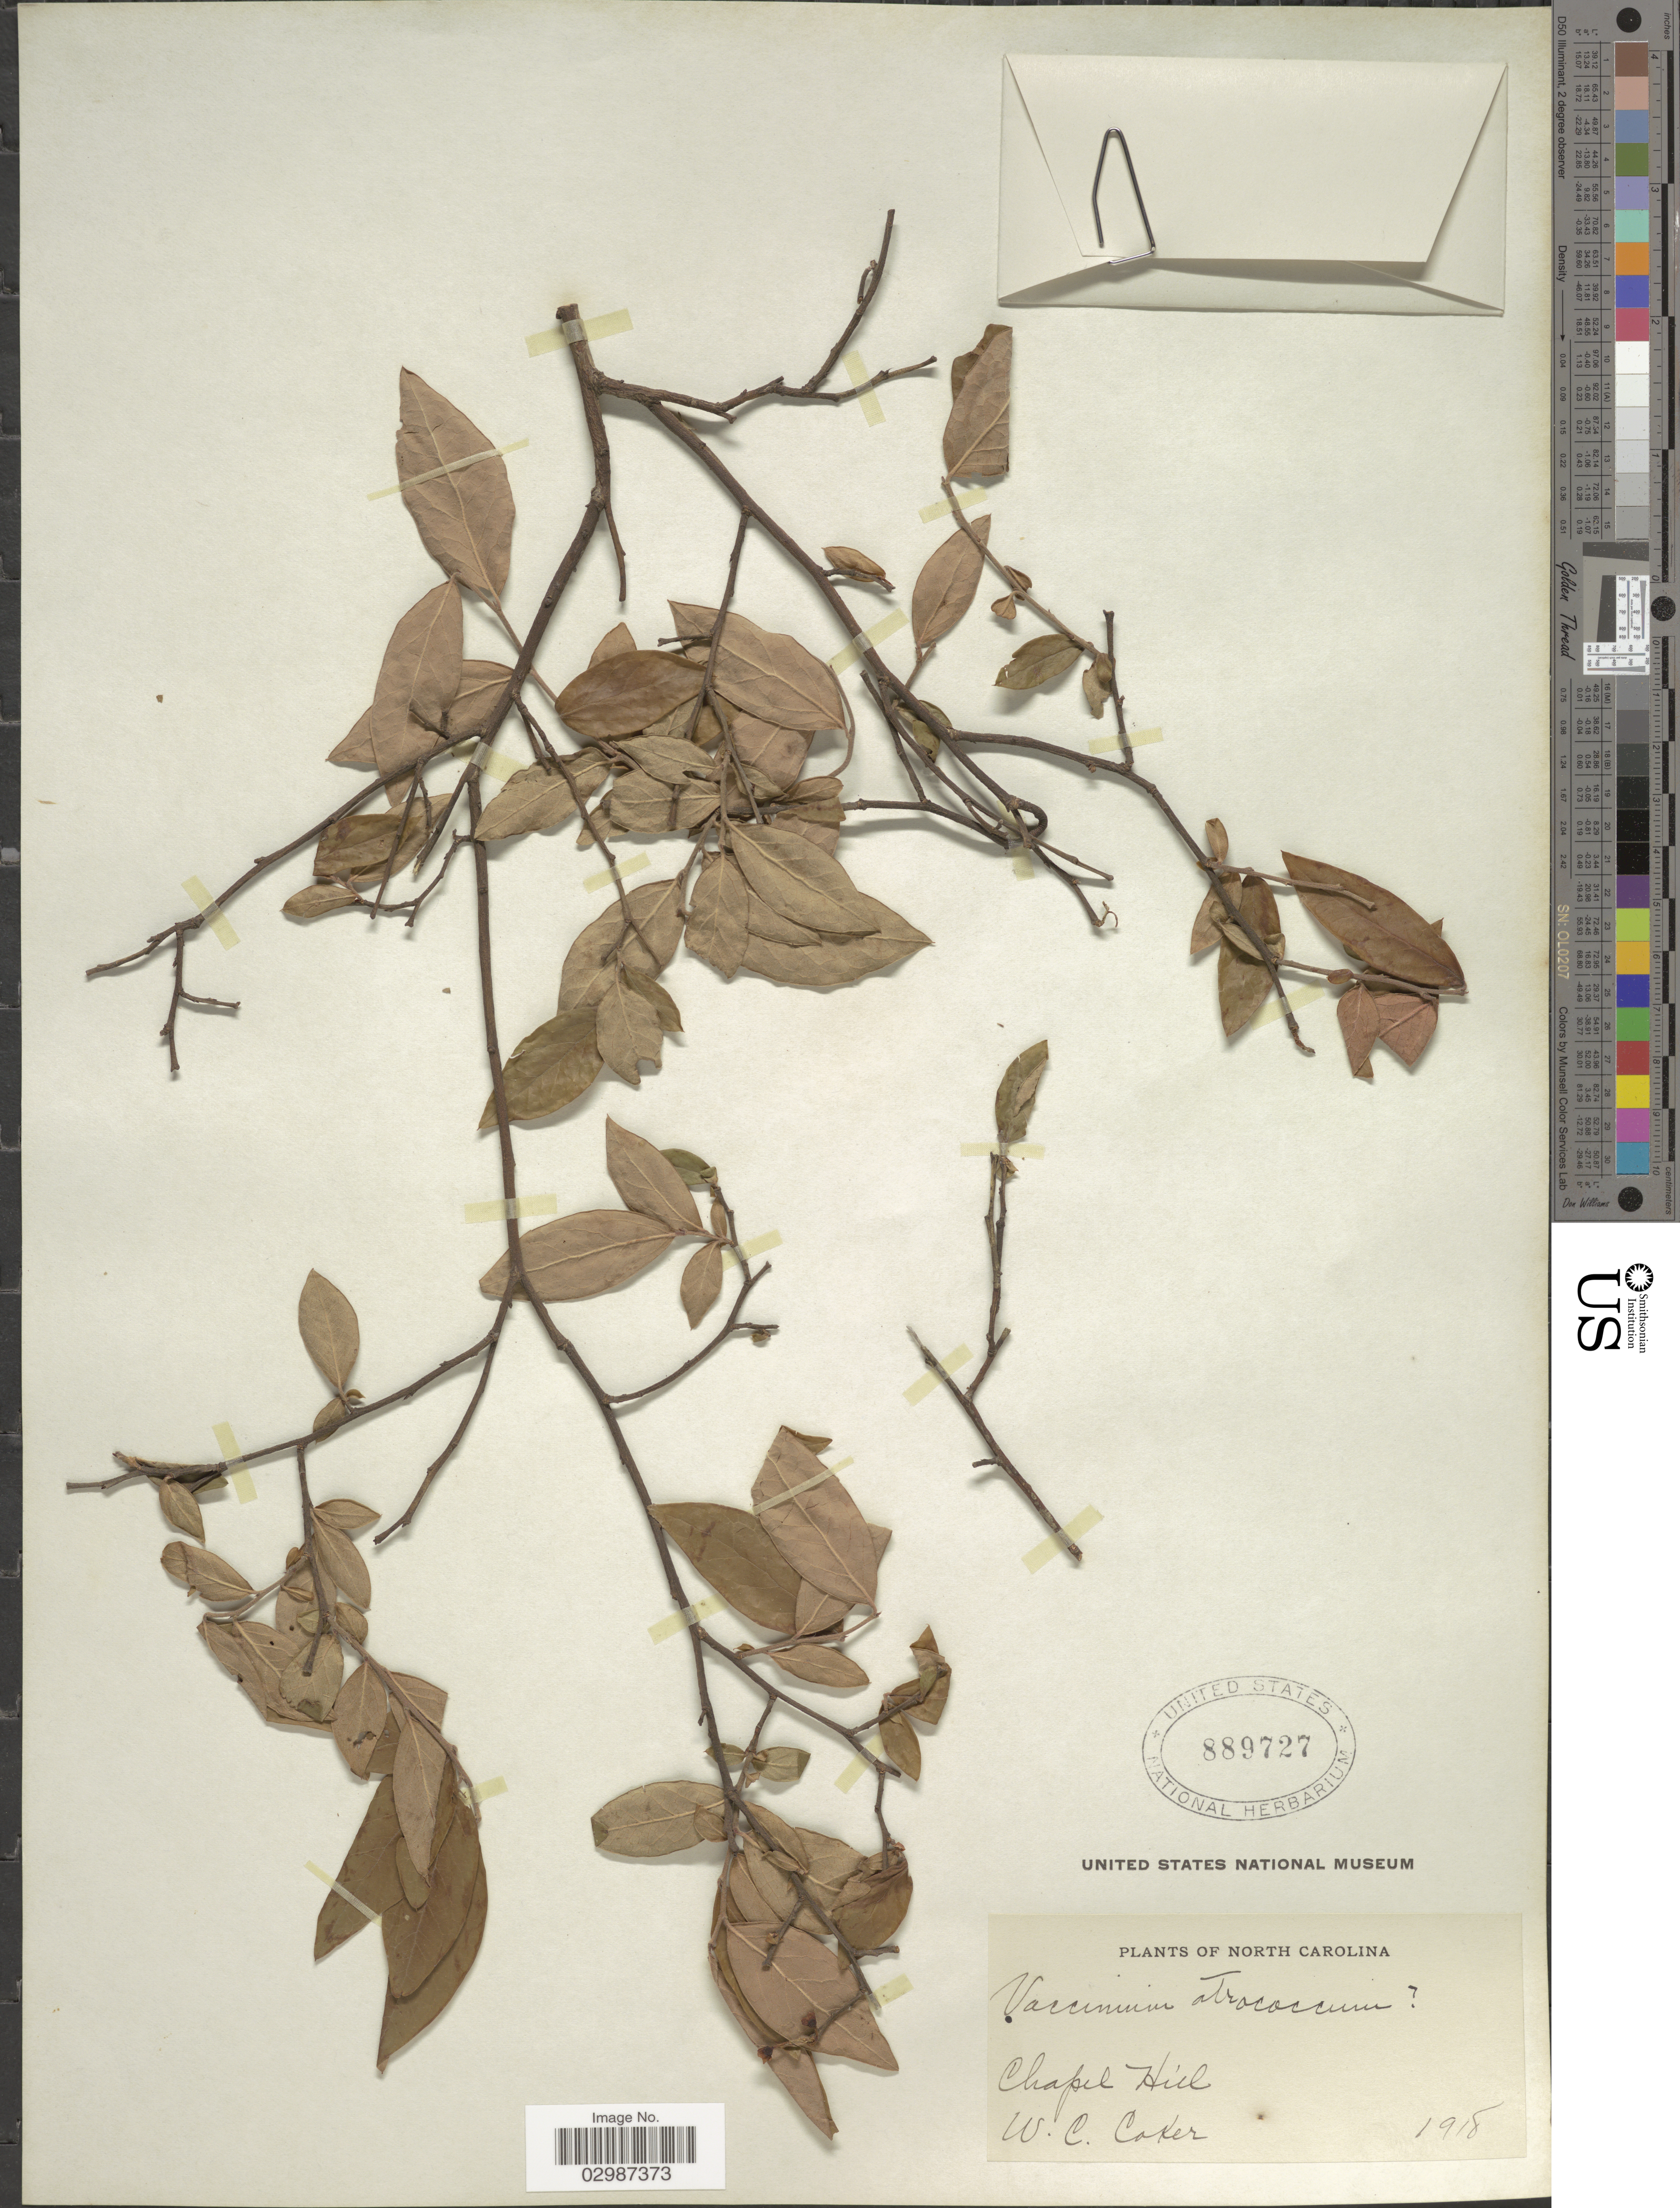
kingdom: Plantae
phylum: Tracheophyta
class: Magnoliopsida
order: Ericales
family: Ericaceae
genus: Vaccinium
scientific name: Vaccinium atrococcum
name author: (A. Gray) A. Heller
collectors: W. Coker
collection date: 1918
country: United States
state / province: North Carolina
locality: Chapel Hill.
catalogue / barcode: US 889727